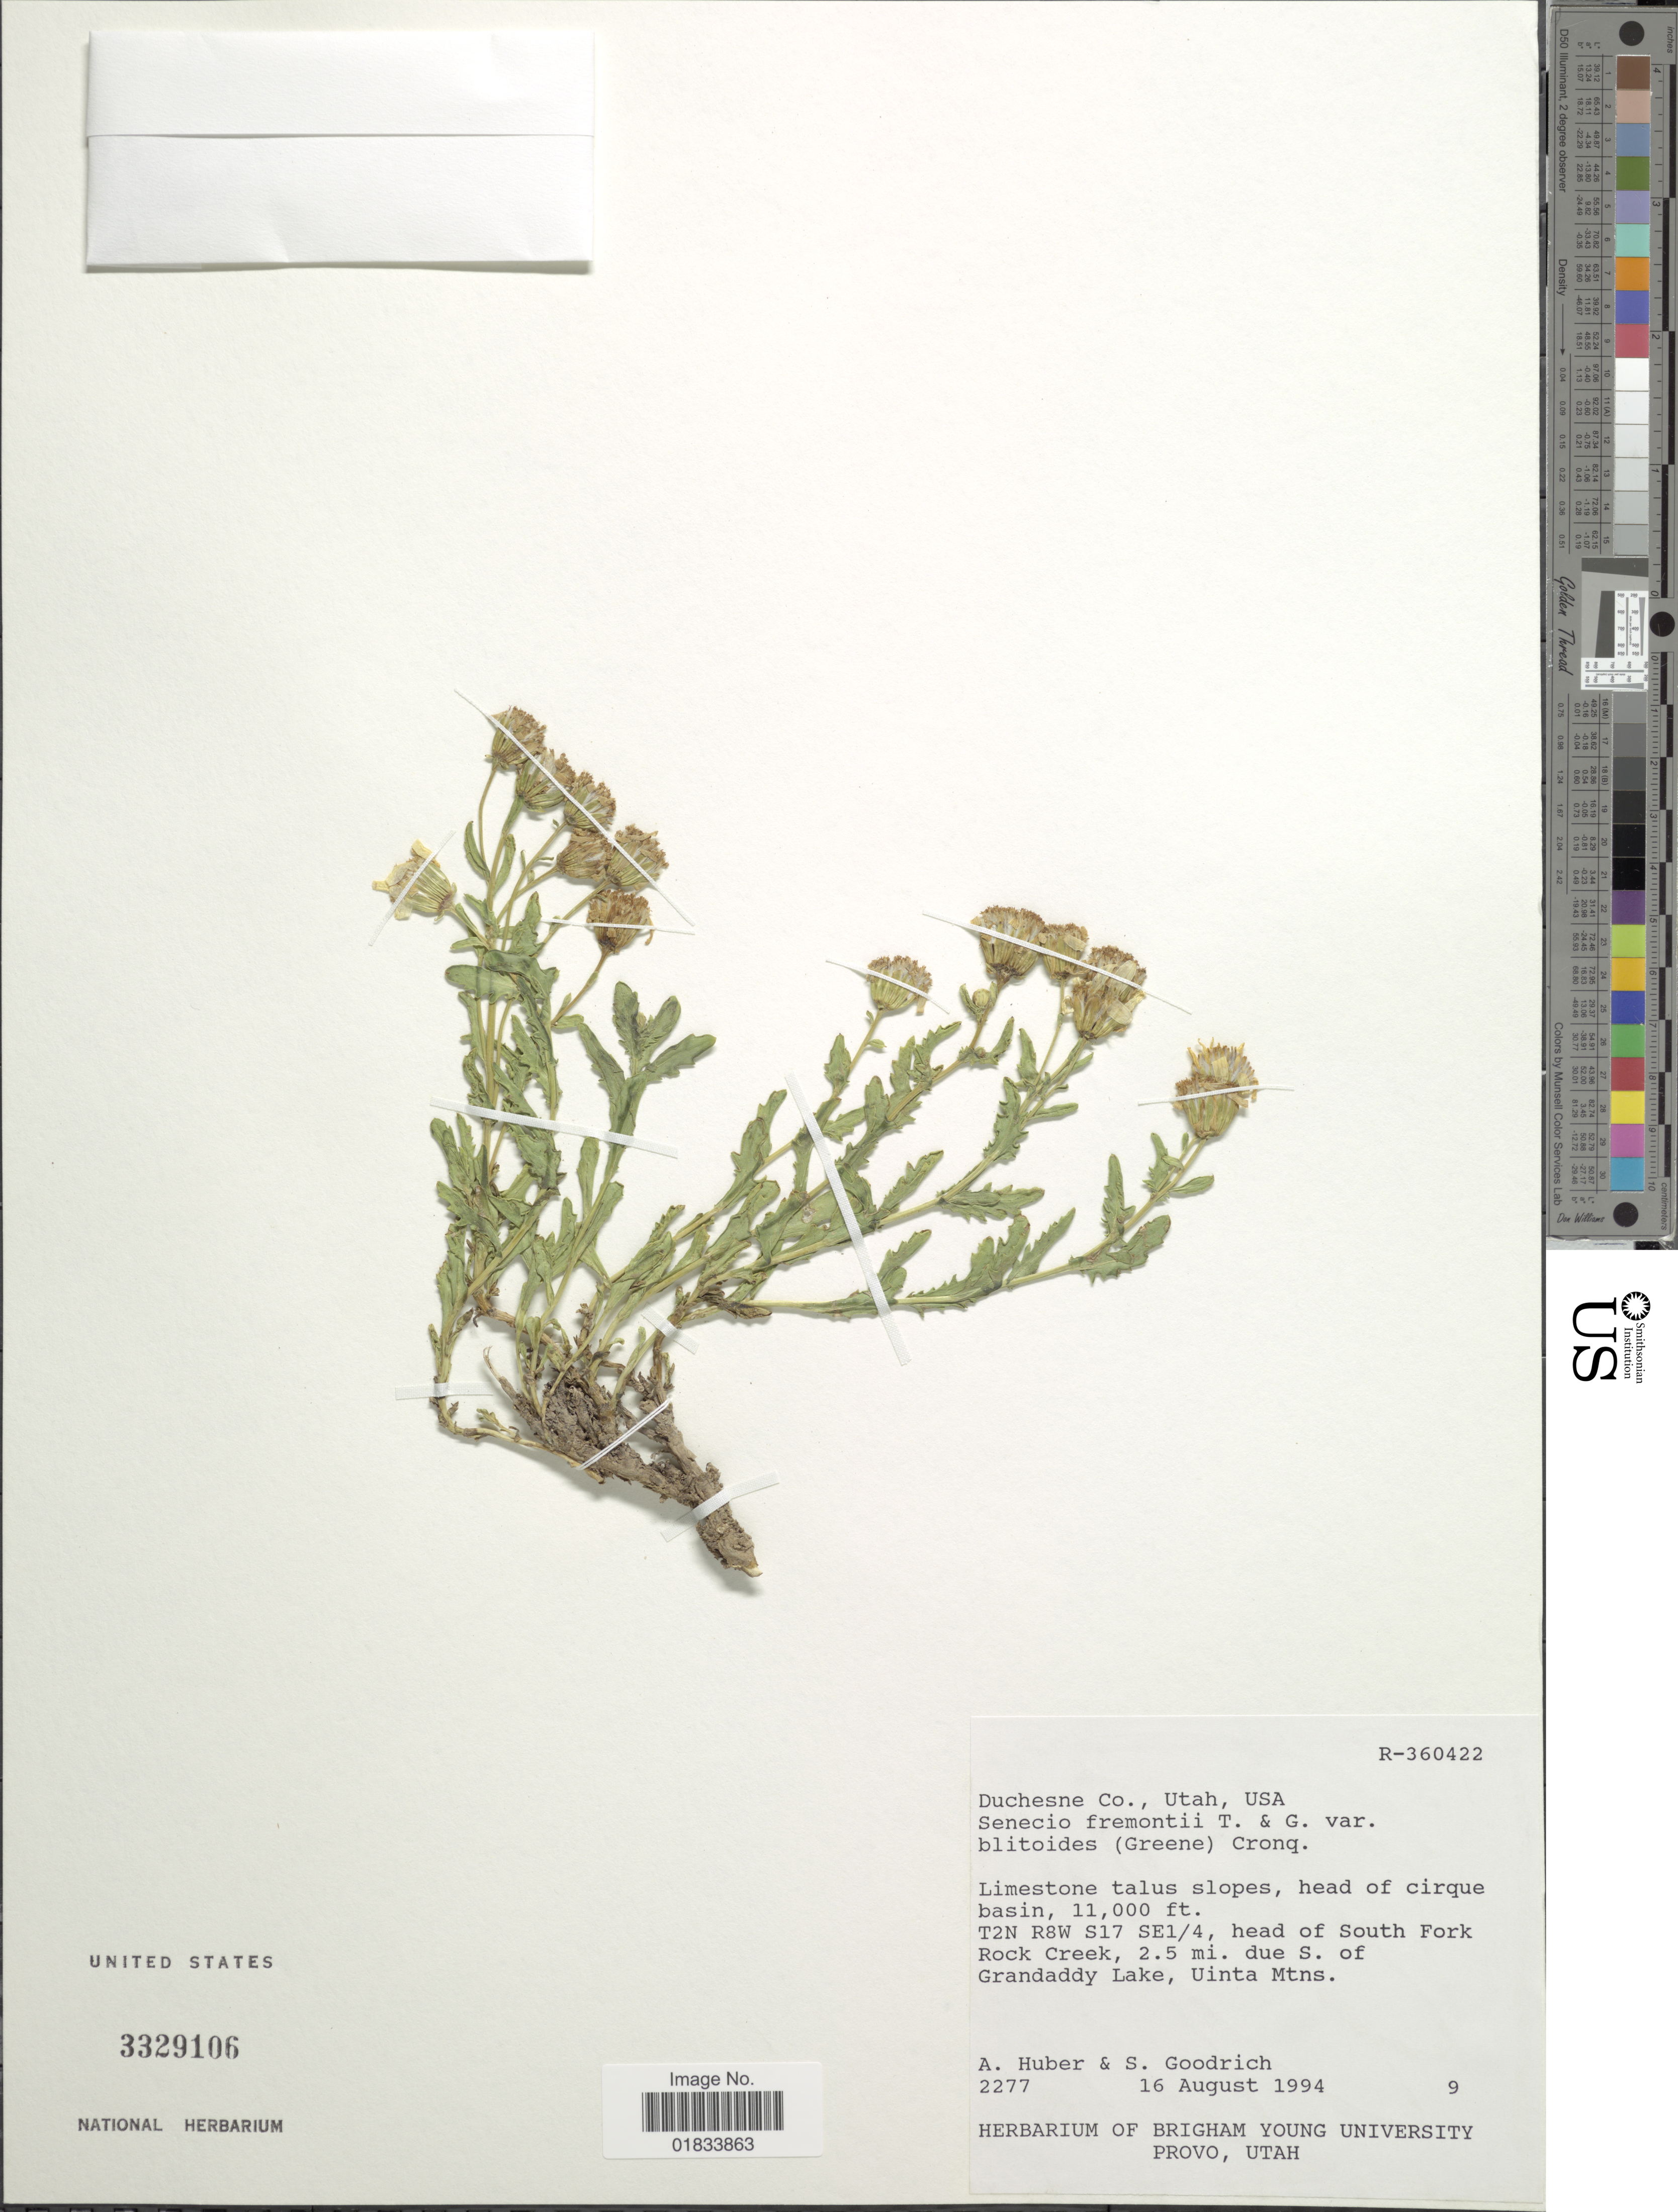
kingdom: Plantae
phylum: Tracheophyta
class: Magnoliopsida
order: Asterales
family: Asteraceae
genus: Senecio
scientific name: Senecio fremontii var. blitoides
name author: (Greene) Cronq.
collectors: A. Huber & S. Goodrich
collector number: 2277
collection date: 1994-08-16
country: United States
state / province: Utah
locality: Duchesne Co. T2N R8W S17 SE1/4, head of South Fork Rock Creek, 2.5 mi. due S. of Grandaddy Lake, Uinta Mtns.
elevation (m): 3353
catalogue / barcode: US 3329106